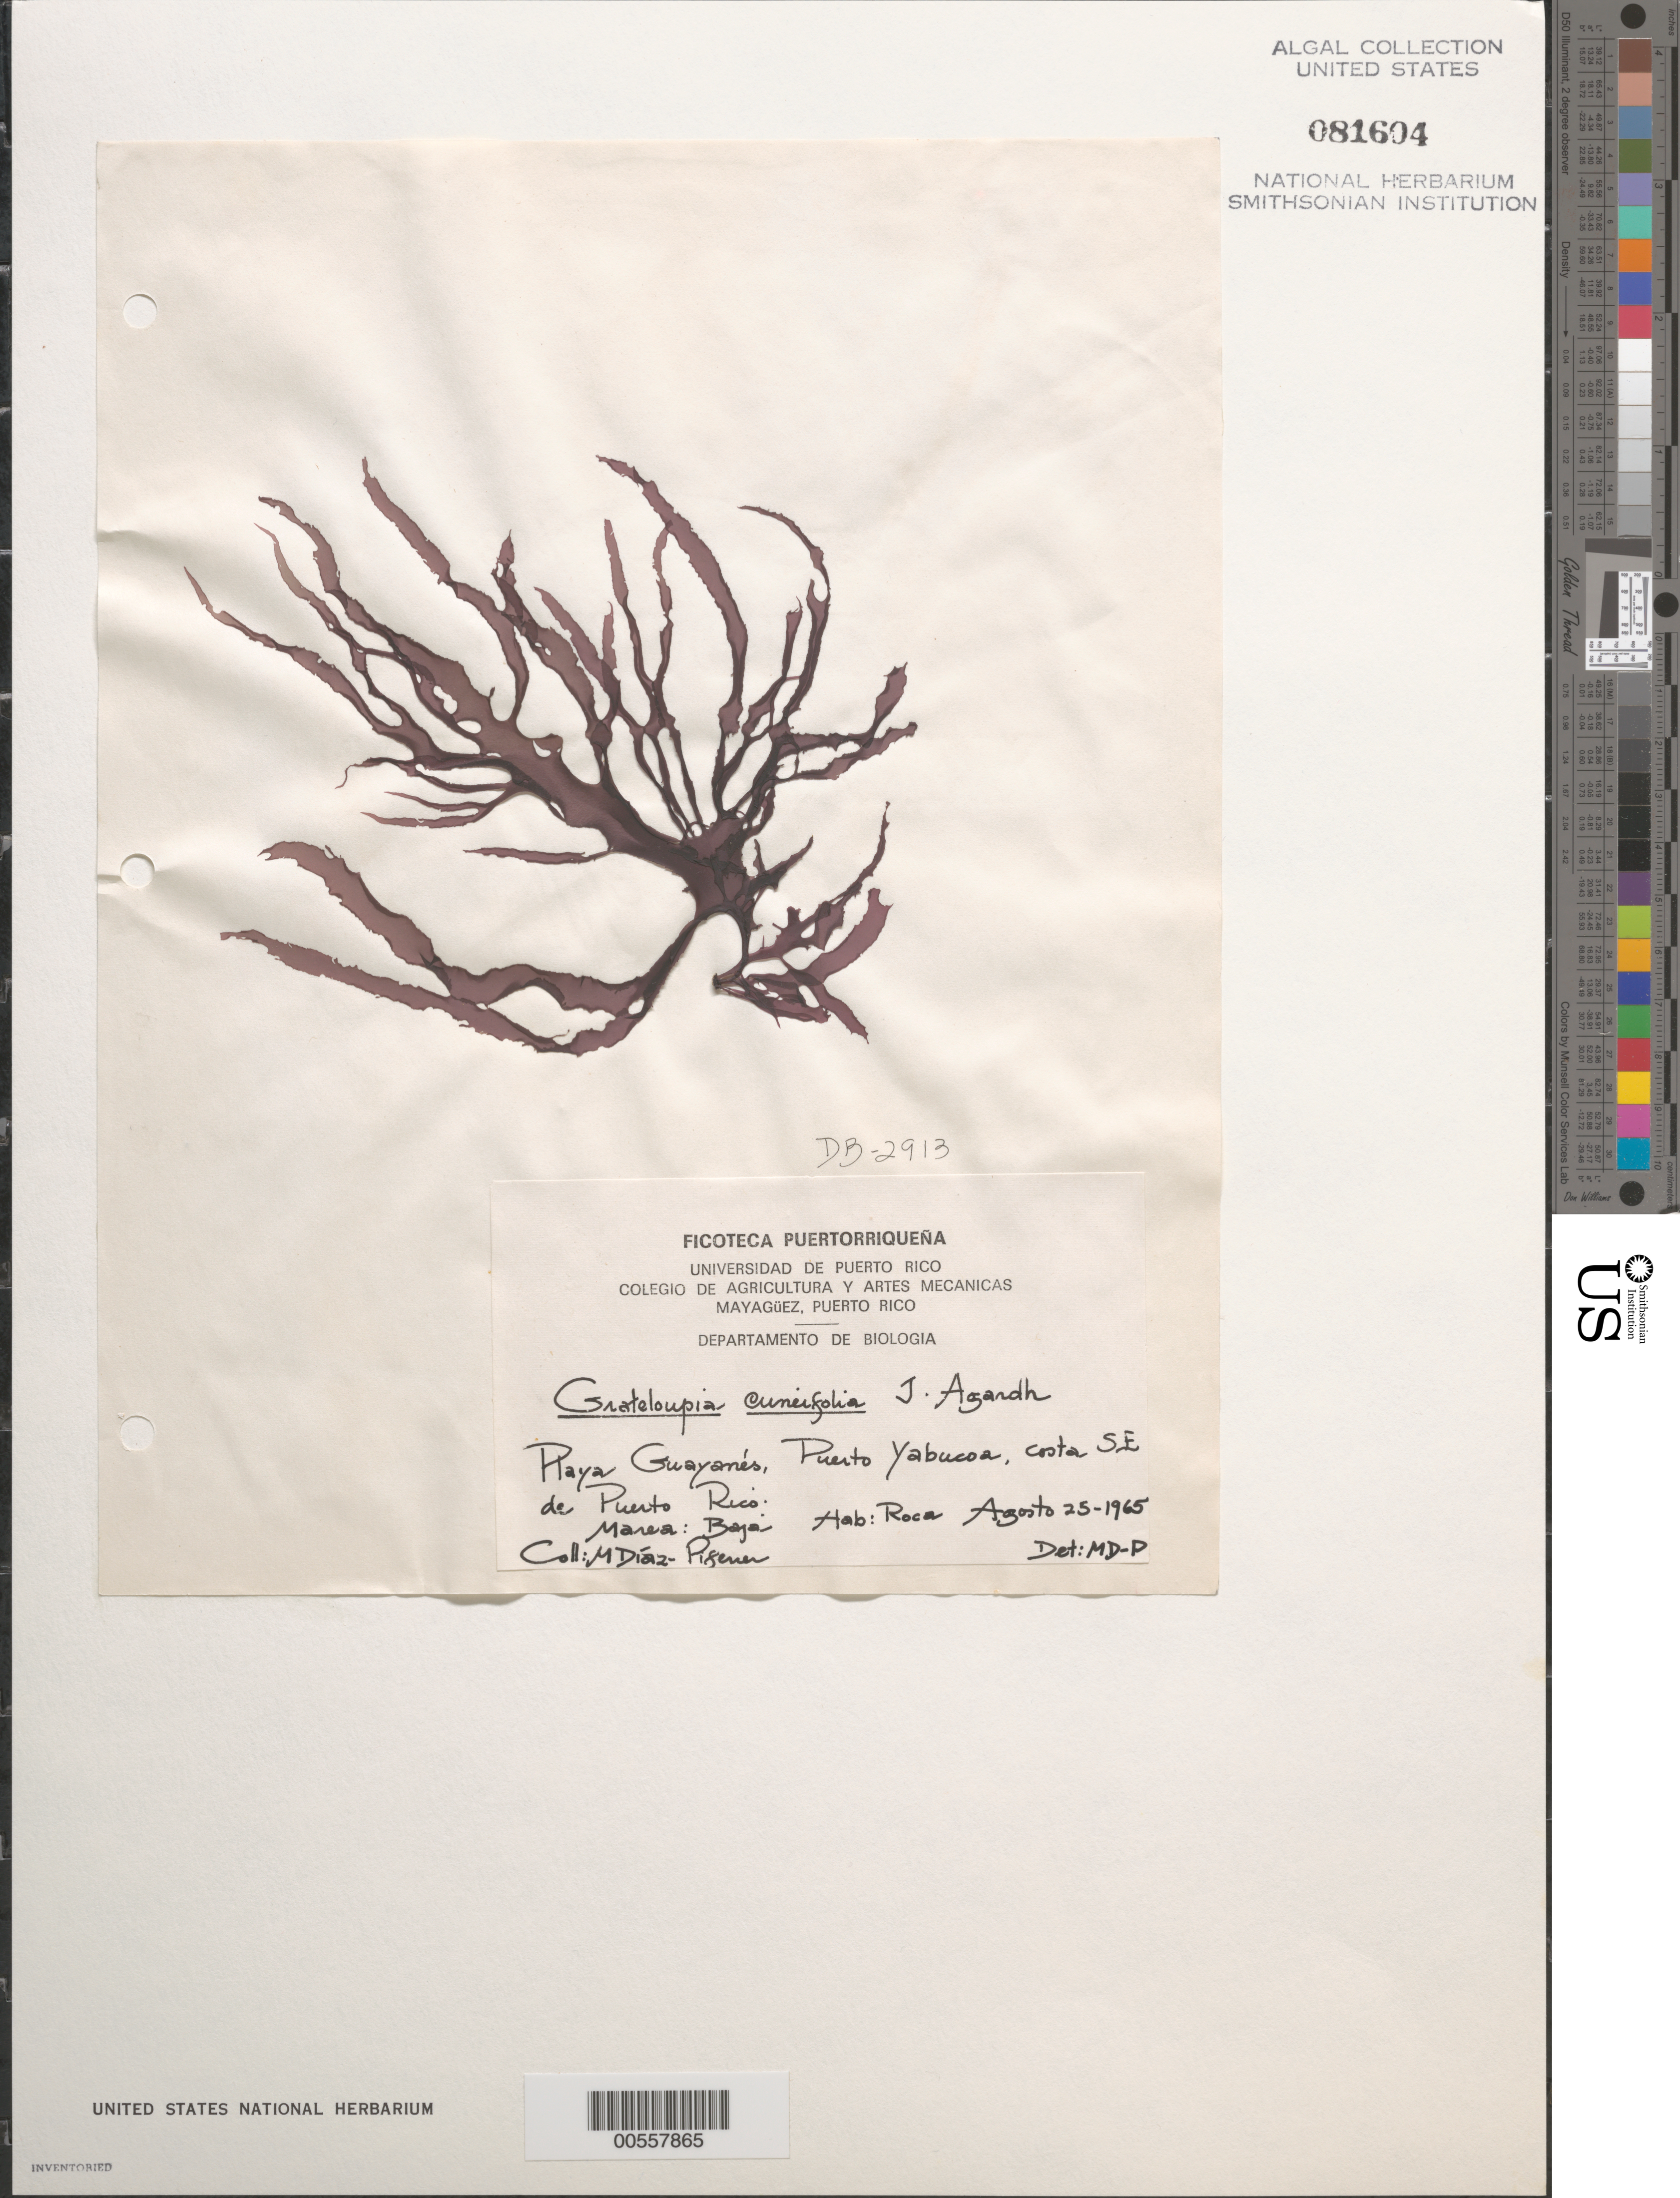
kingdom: Plantae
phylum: Rhodophyta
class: Florideophyceae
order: Halymeniales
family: Halymeniaceae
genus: Grateloupia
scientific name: Grateloupia cuneifolia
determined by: Diaz-Piferrer, M.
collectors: M. Diaz-Piferrer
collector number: Db-2913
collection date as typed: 25 Aug 1965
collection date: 1965-08-25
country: Puerto Rico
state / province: Yabucoa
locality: Playa Guayanes, Puerto Yabucoa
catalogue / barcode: US 81604